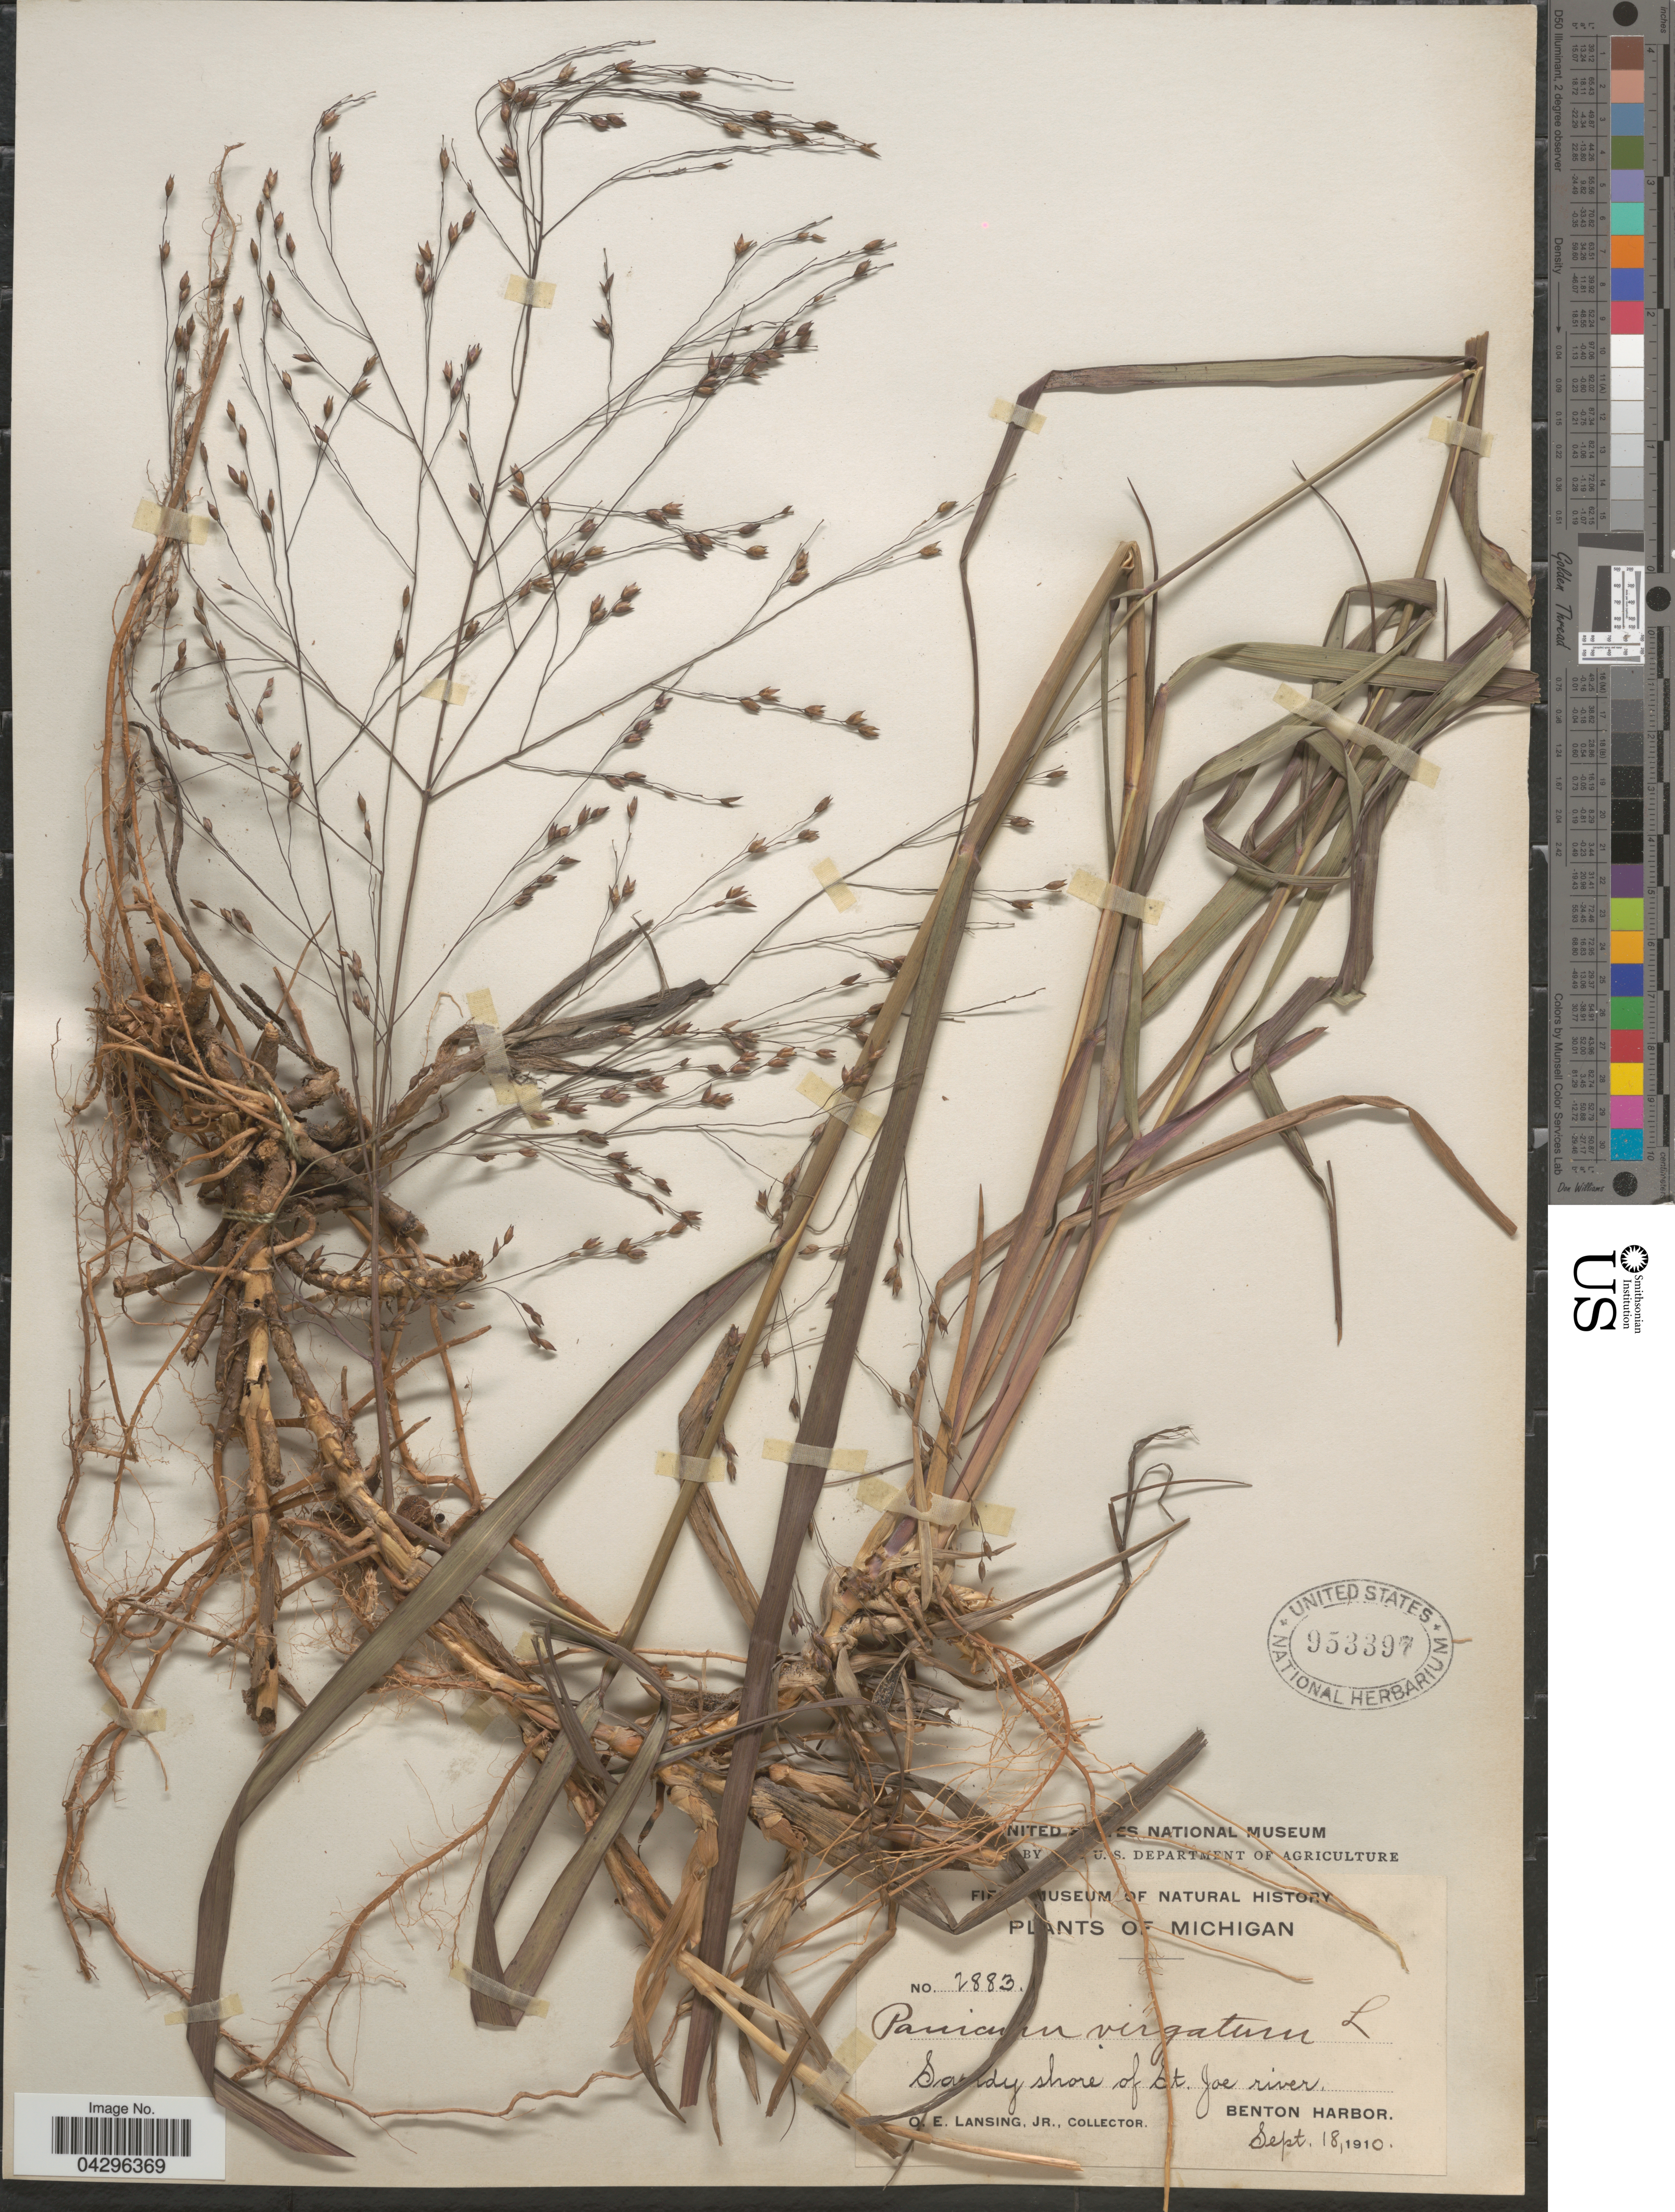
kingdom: Plantae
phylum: Tracheophyta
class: Liliopsida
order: Poales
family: Poaceae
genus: Panicum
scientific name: Panicum virgatum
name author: L.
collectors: O. Lansing Jr.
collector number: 2883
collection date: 1910-09-18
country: United States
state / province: Michigan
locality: Sandy shore of St. Joe river. Benton Harbor.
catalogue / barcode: US 953397